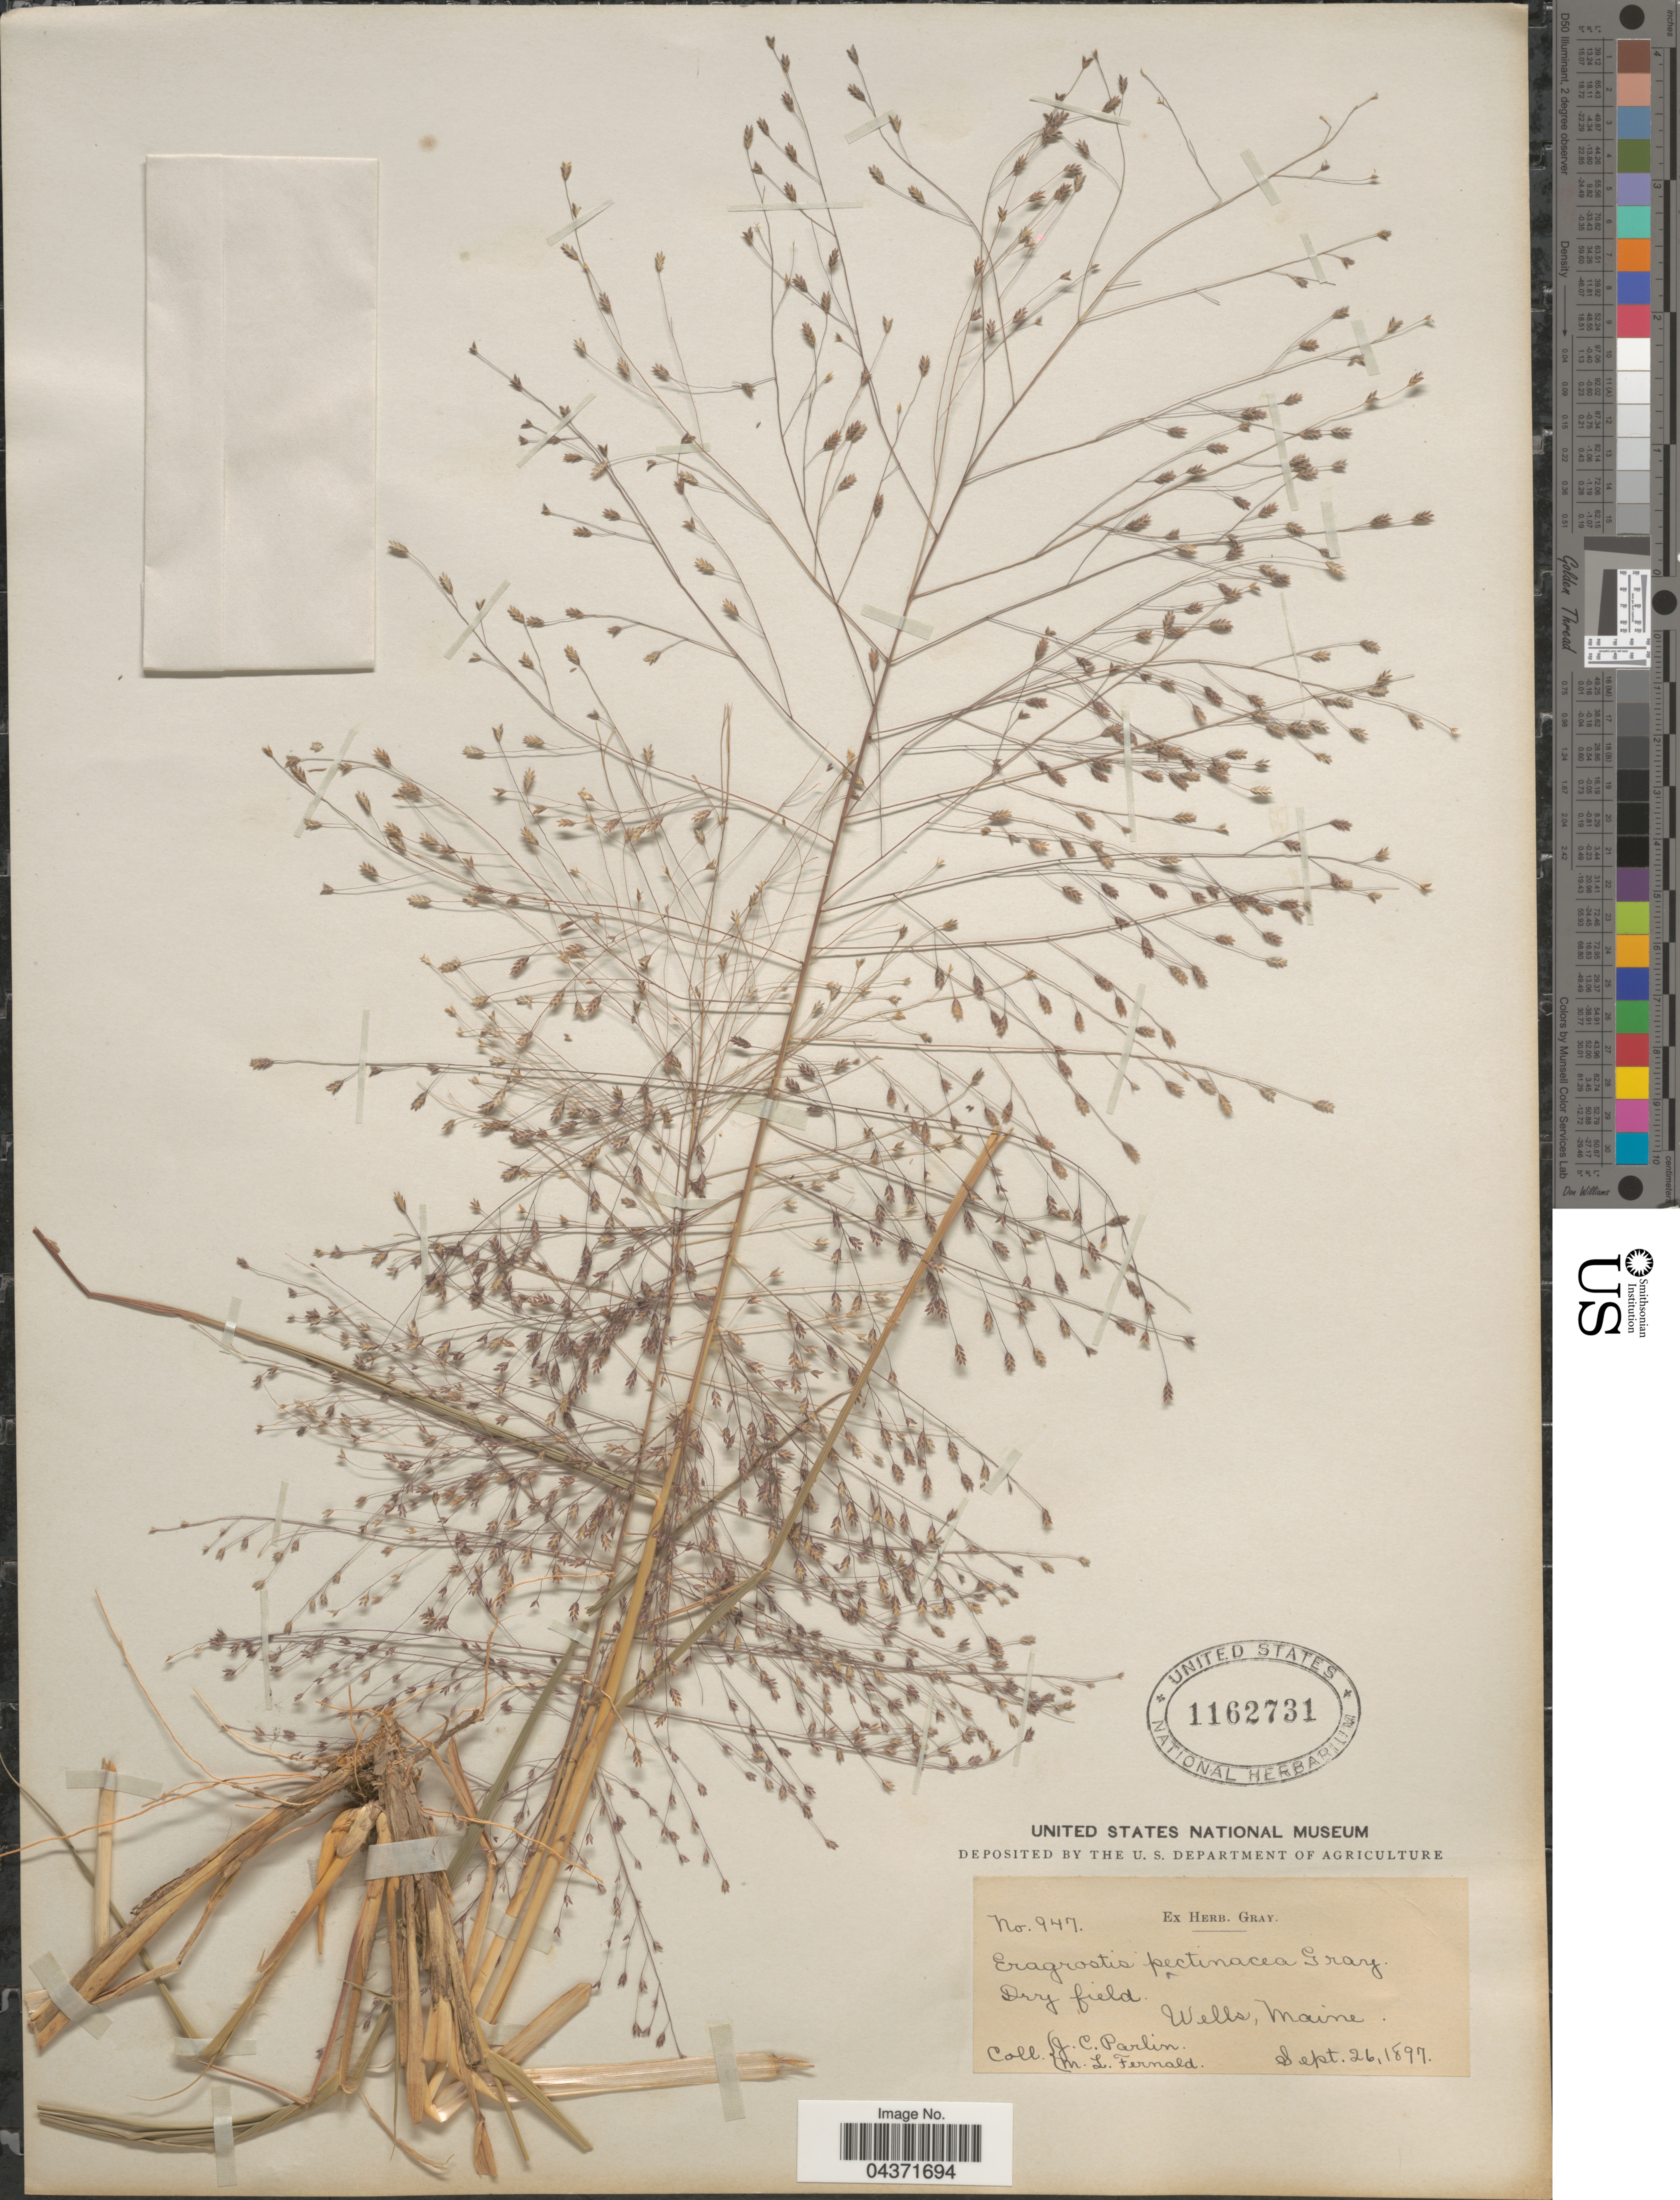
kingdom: Plantae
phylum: Tracheophyta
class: Liliopsida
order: Poales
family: Poaceae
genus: Eragrostis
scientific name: Eragrostis spectabilis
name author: (Pursh) Steud.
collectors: J. Parlin & M. L. Fernald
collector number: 947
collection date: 1897-09-26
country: United States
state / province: Maine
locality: Wells.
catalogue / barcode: US 1162731